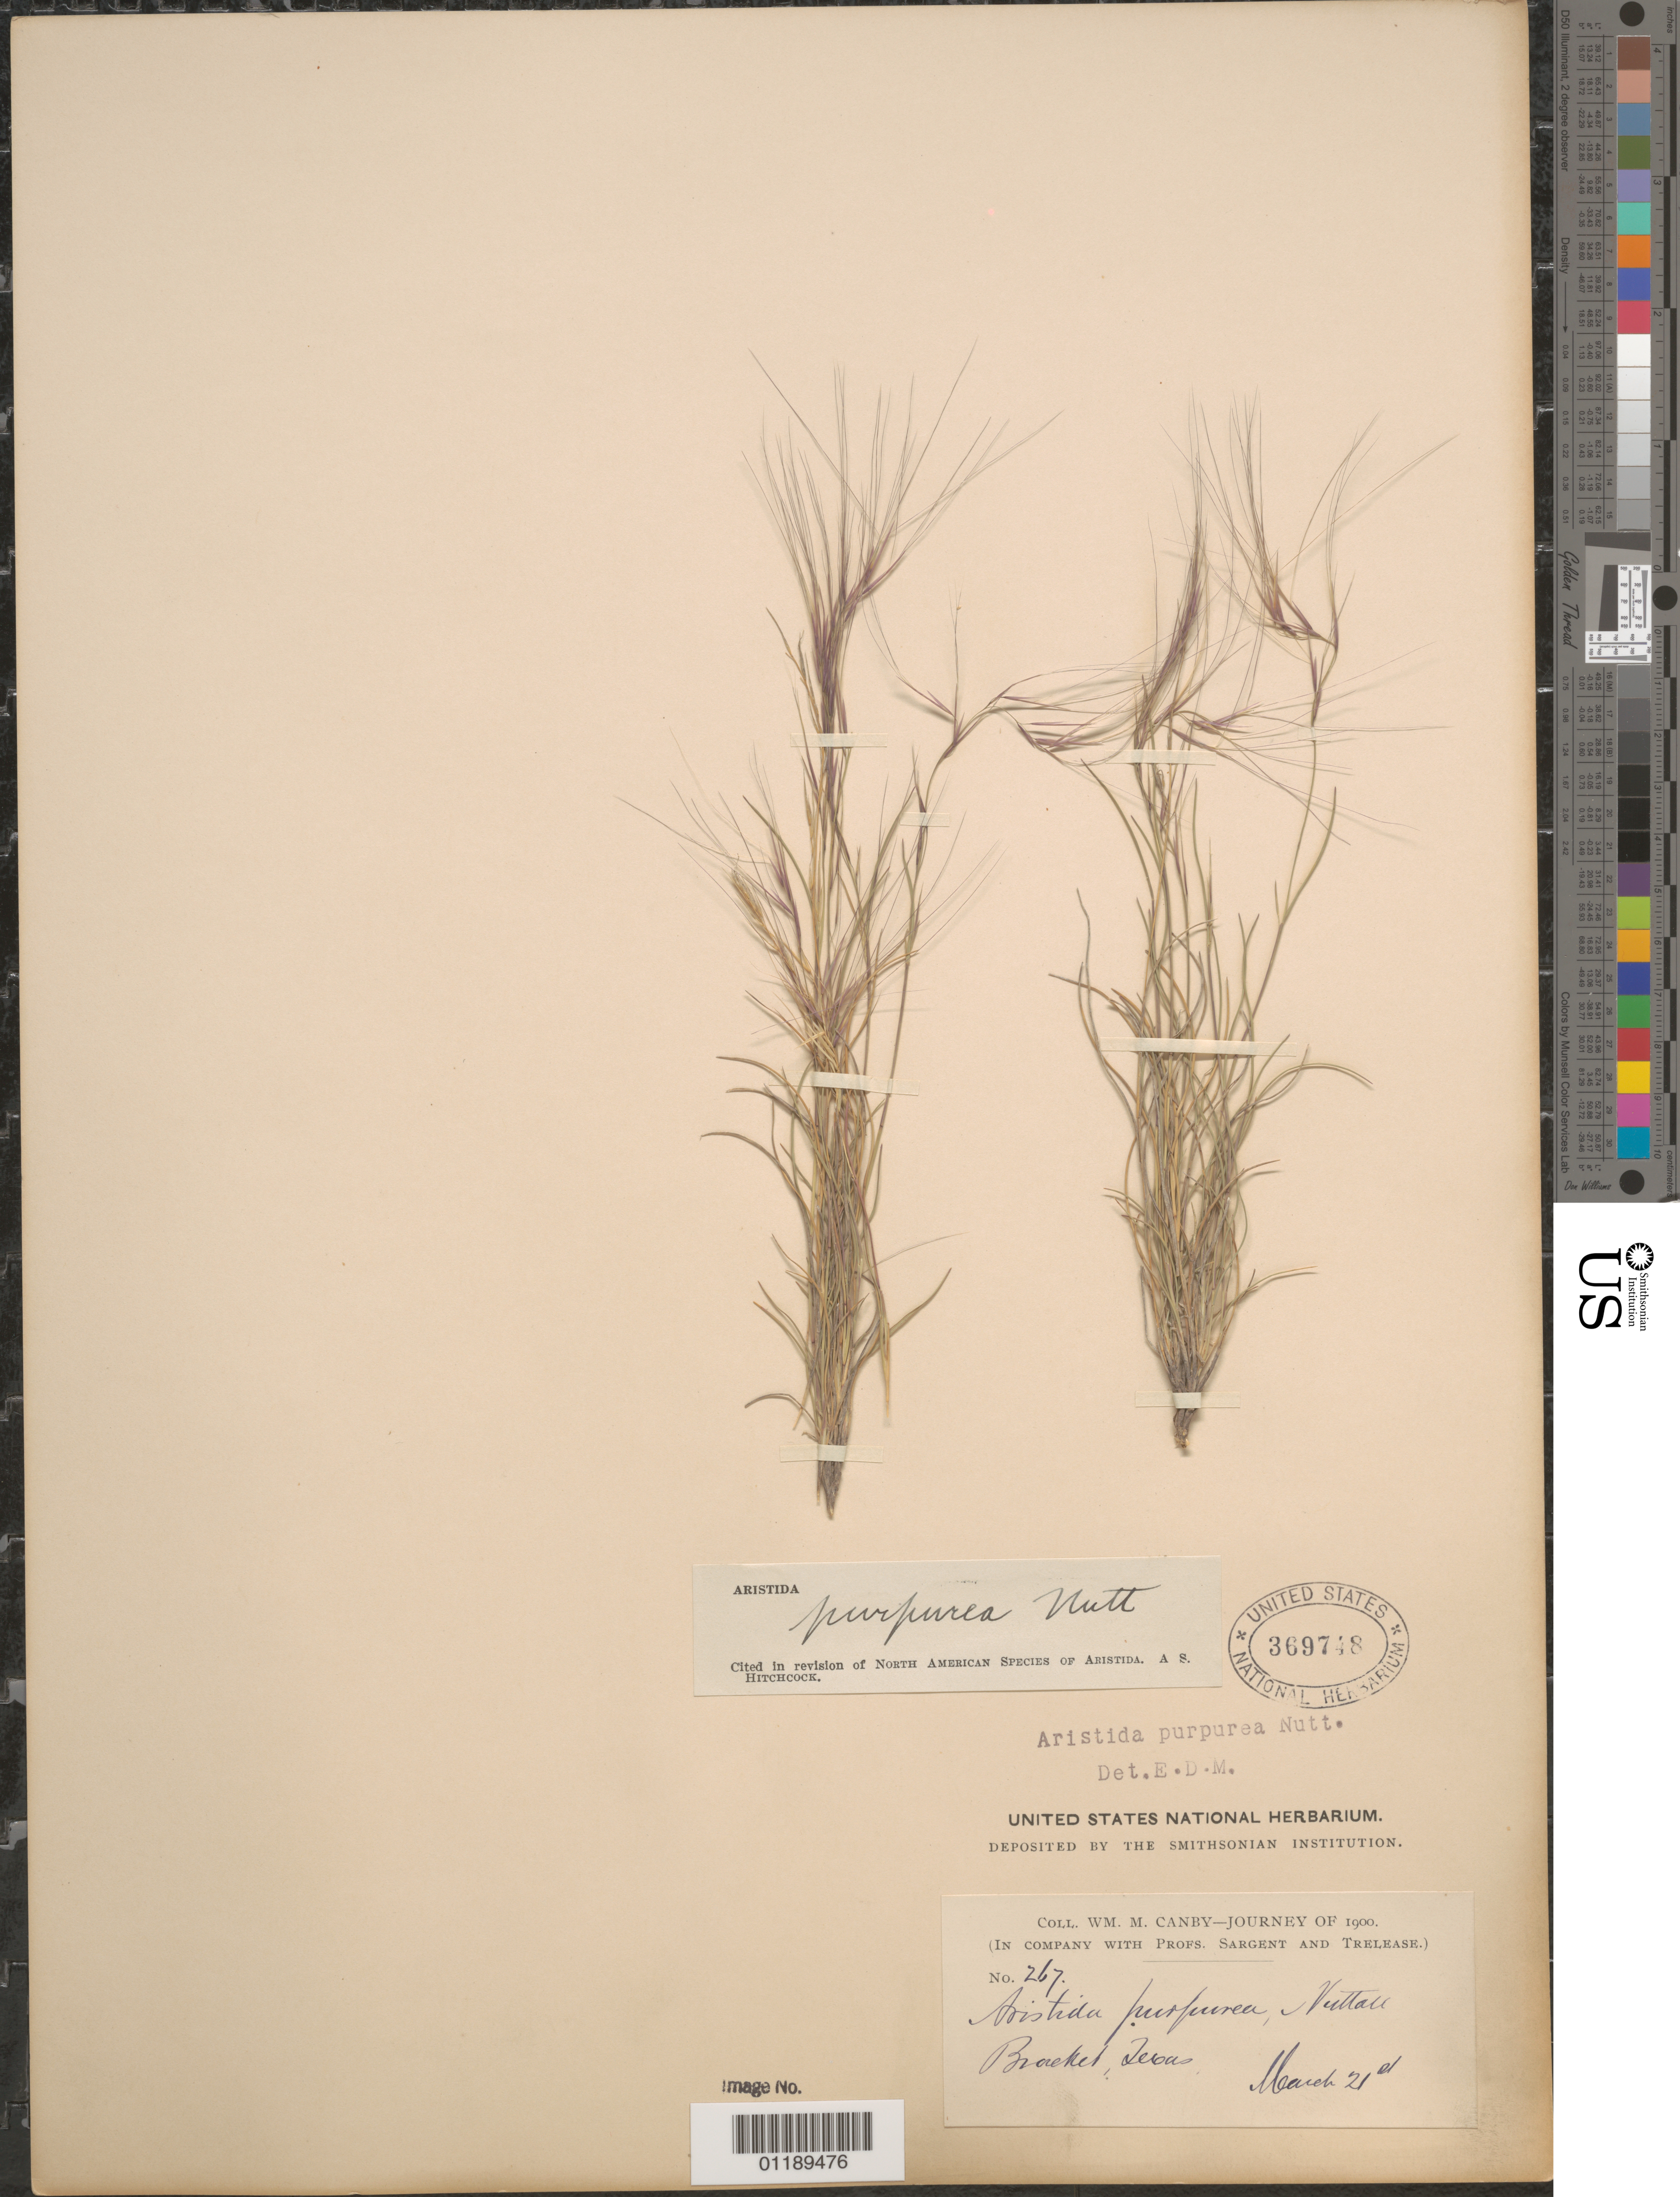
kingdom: Plantae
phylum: Tracheophyta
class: Liliopsida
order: Poales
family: Poaceae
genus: Aristida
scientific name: Aristida purpurea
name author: Nutt.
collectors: W. M. Canby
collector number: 267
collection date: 1900-03-21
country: United States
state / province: Texas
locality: Bracket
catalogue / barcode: US 369748